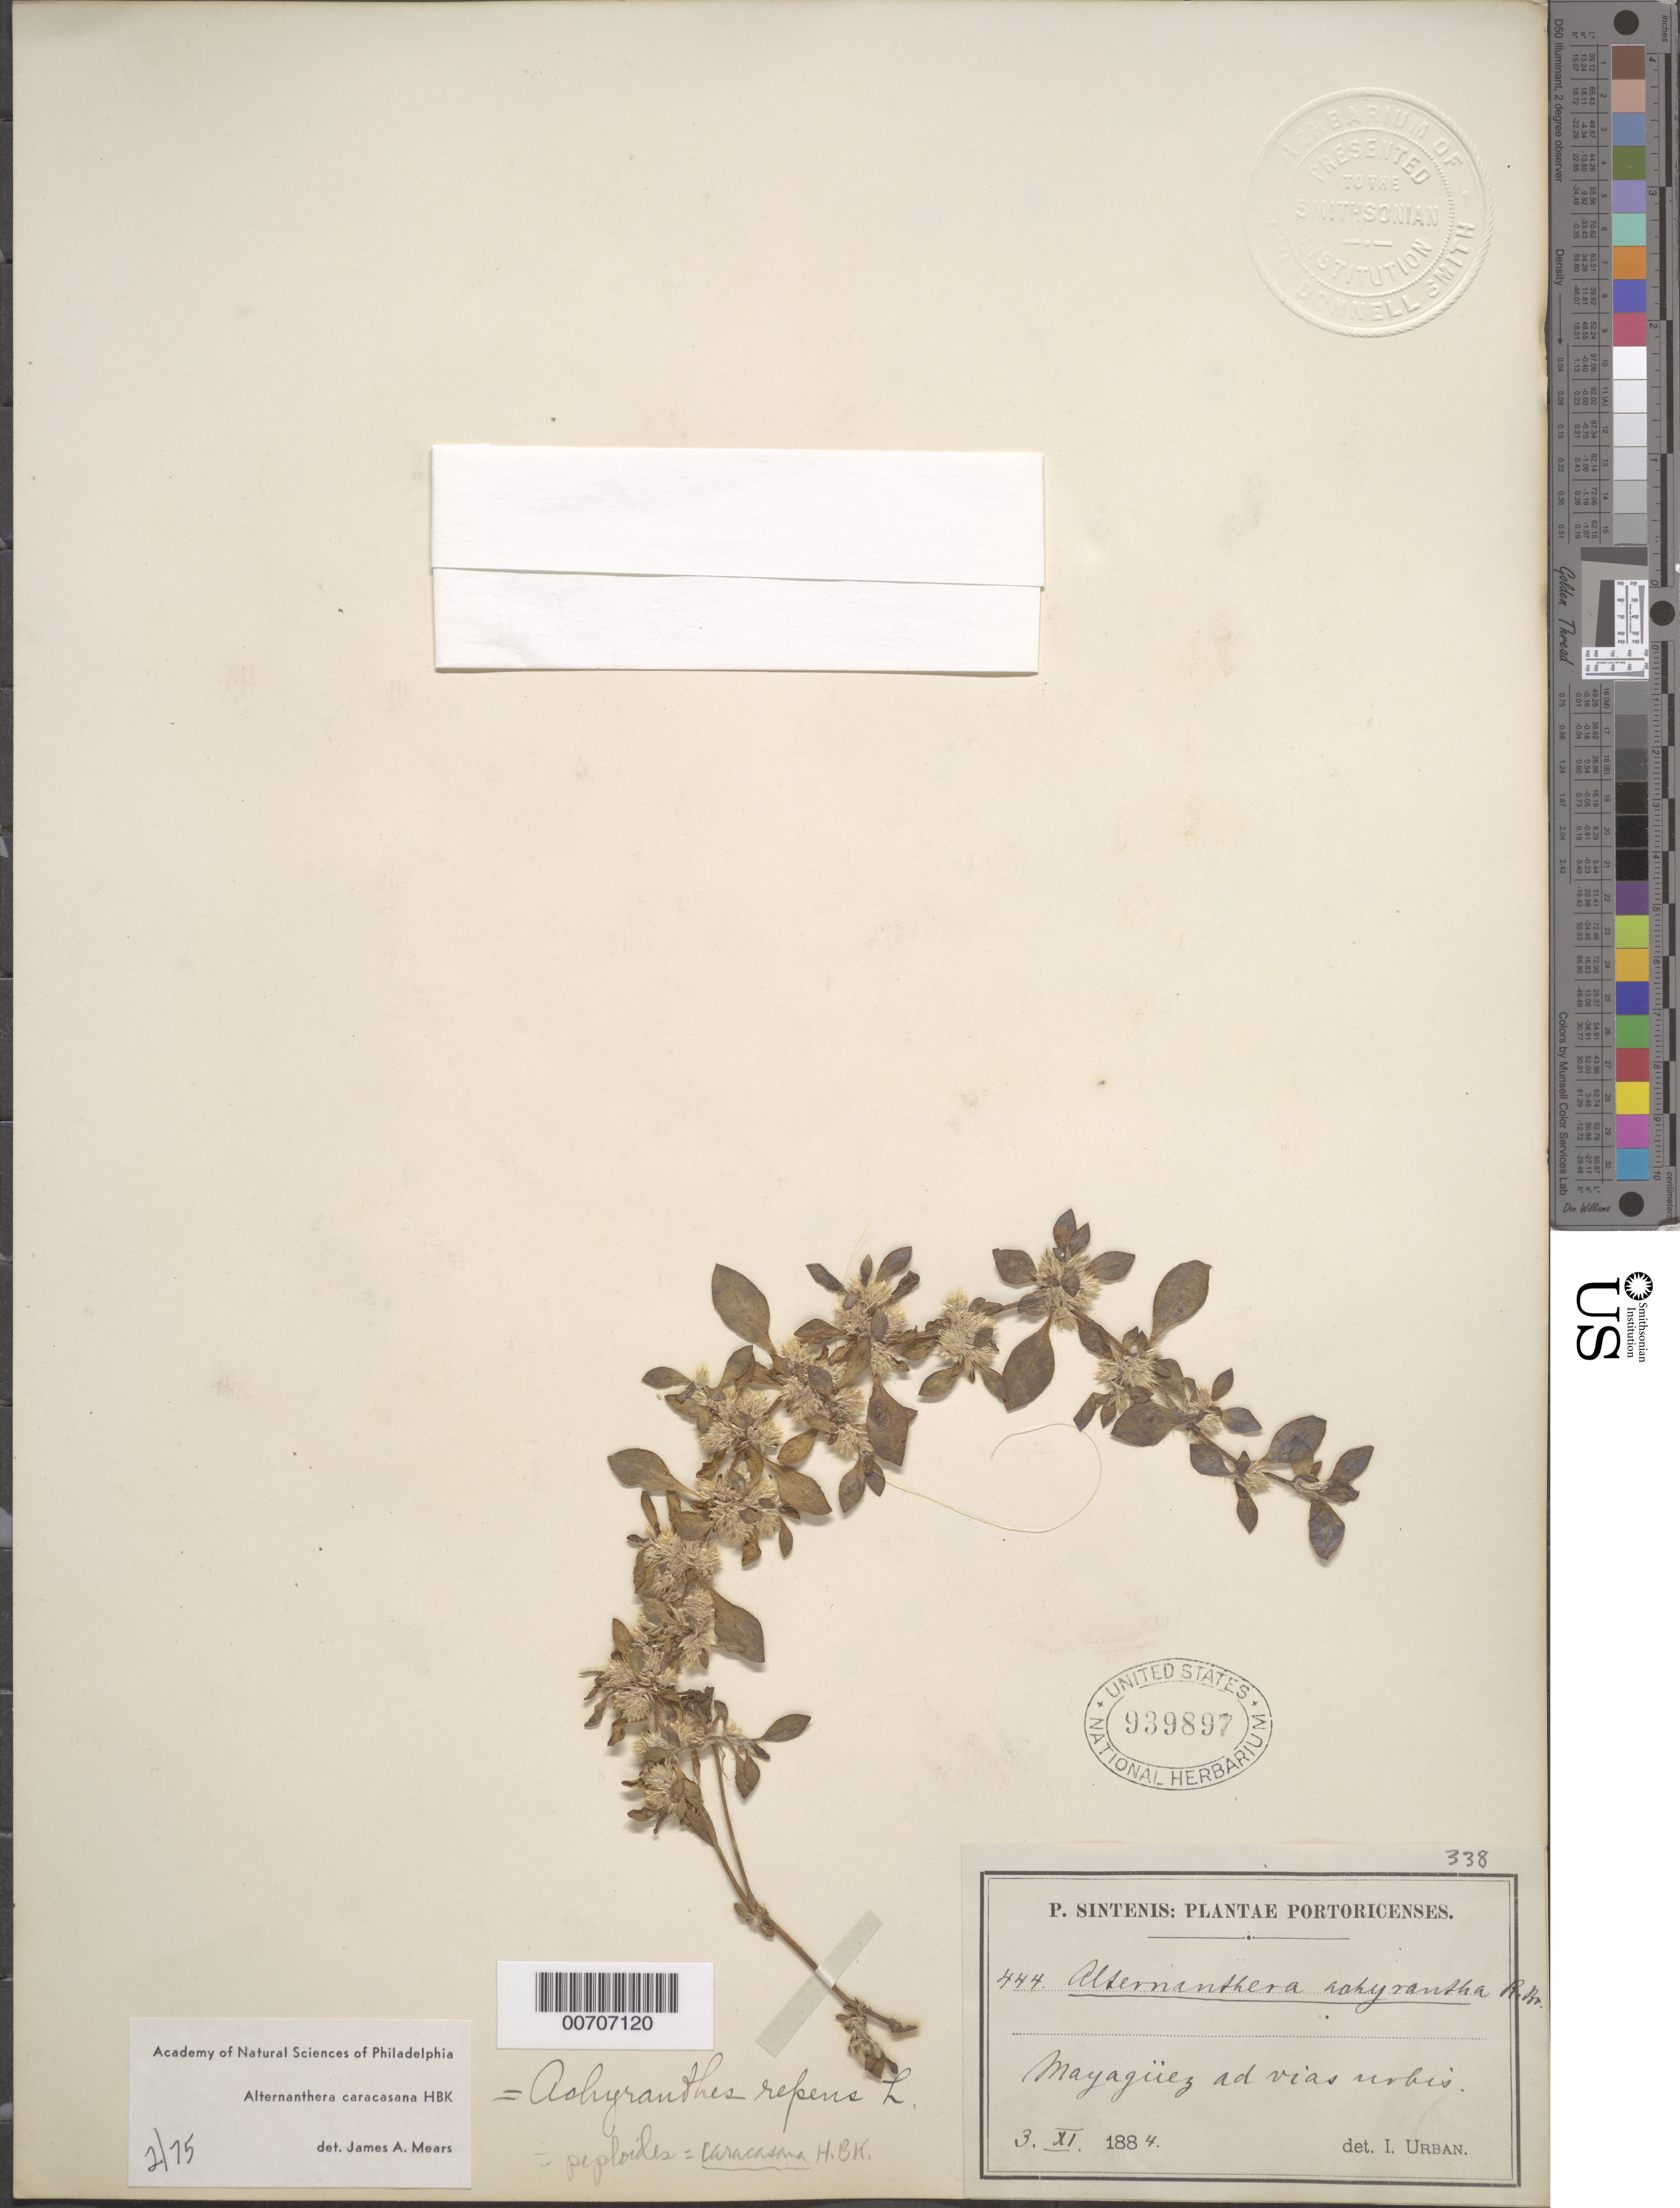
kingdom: Plantae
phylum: Tracheophyta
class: Magnoliopsida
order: Caryophyllales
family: Amaranthaceae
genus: Alternanthera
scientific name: Alternanthera caracasana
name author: Kunth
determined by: Mears, J. A., (PH), Academy of Natural Sciences of Philadelphia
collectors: P. Sintenis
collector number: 444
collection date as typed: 03 Nov 1884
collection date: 1884-11-03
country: Puerto Rico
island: Greater Antilles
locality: Mayaguez ad vias urbis.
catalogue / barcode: US 939897